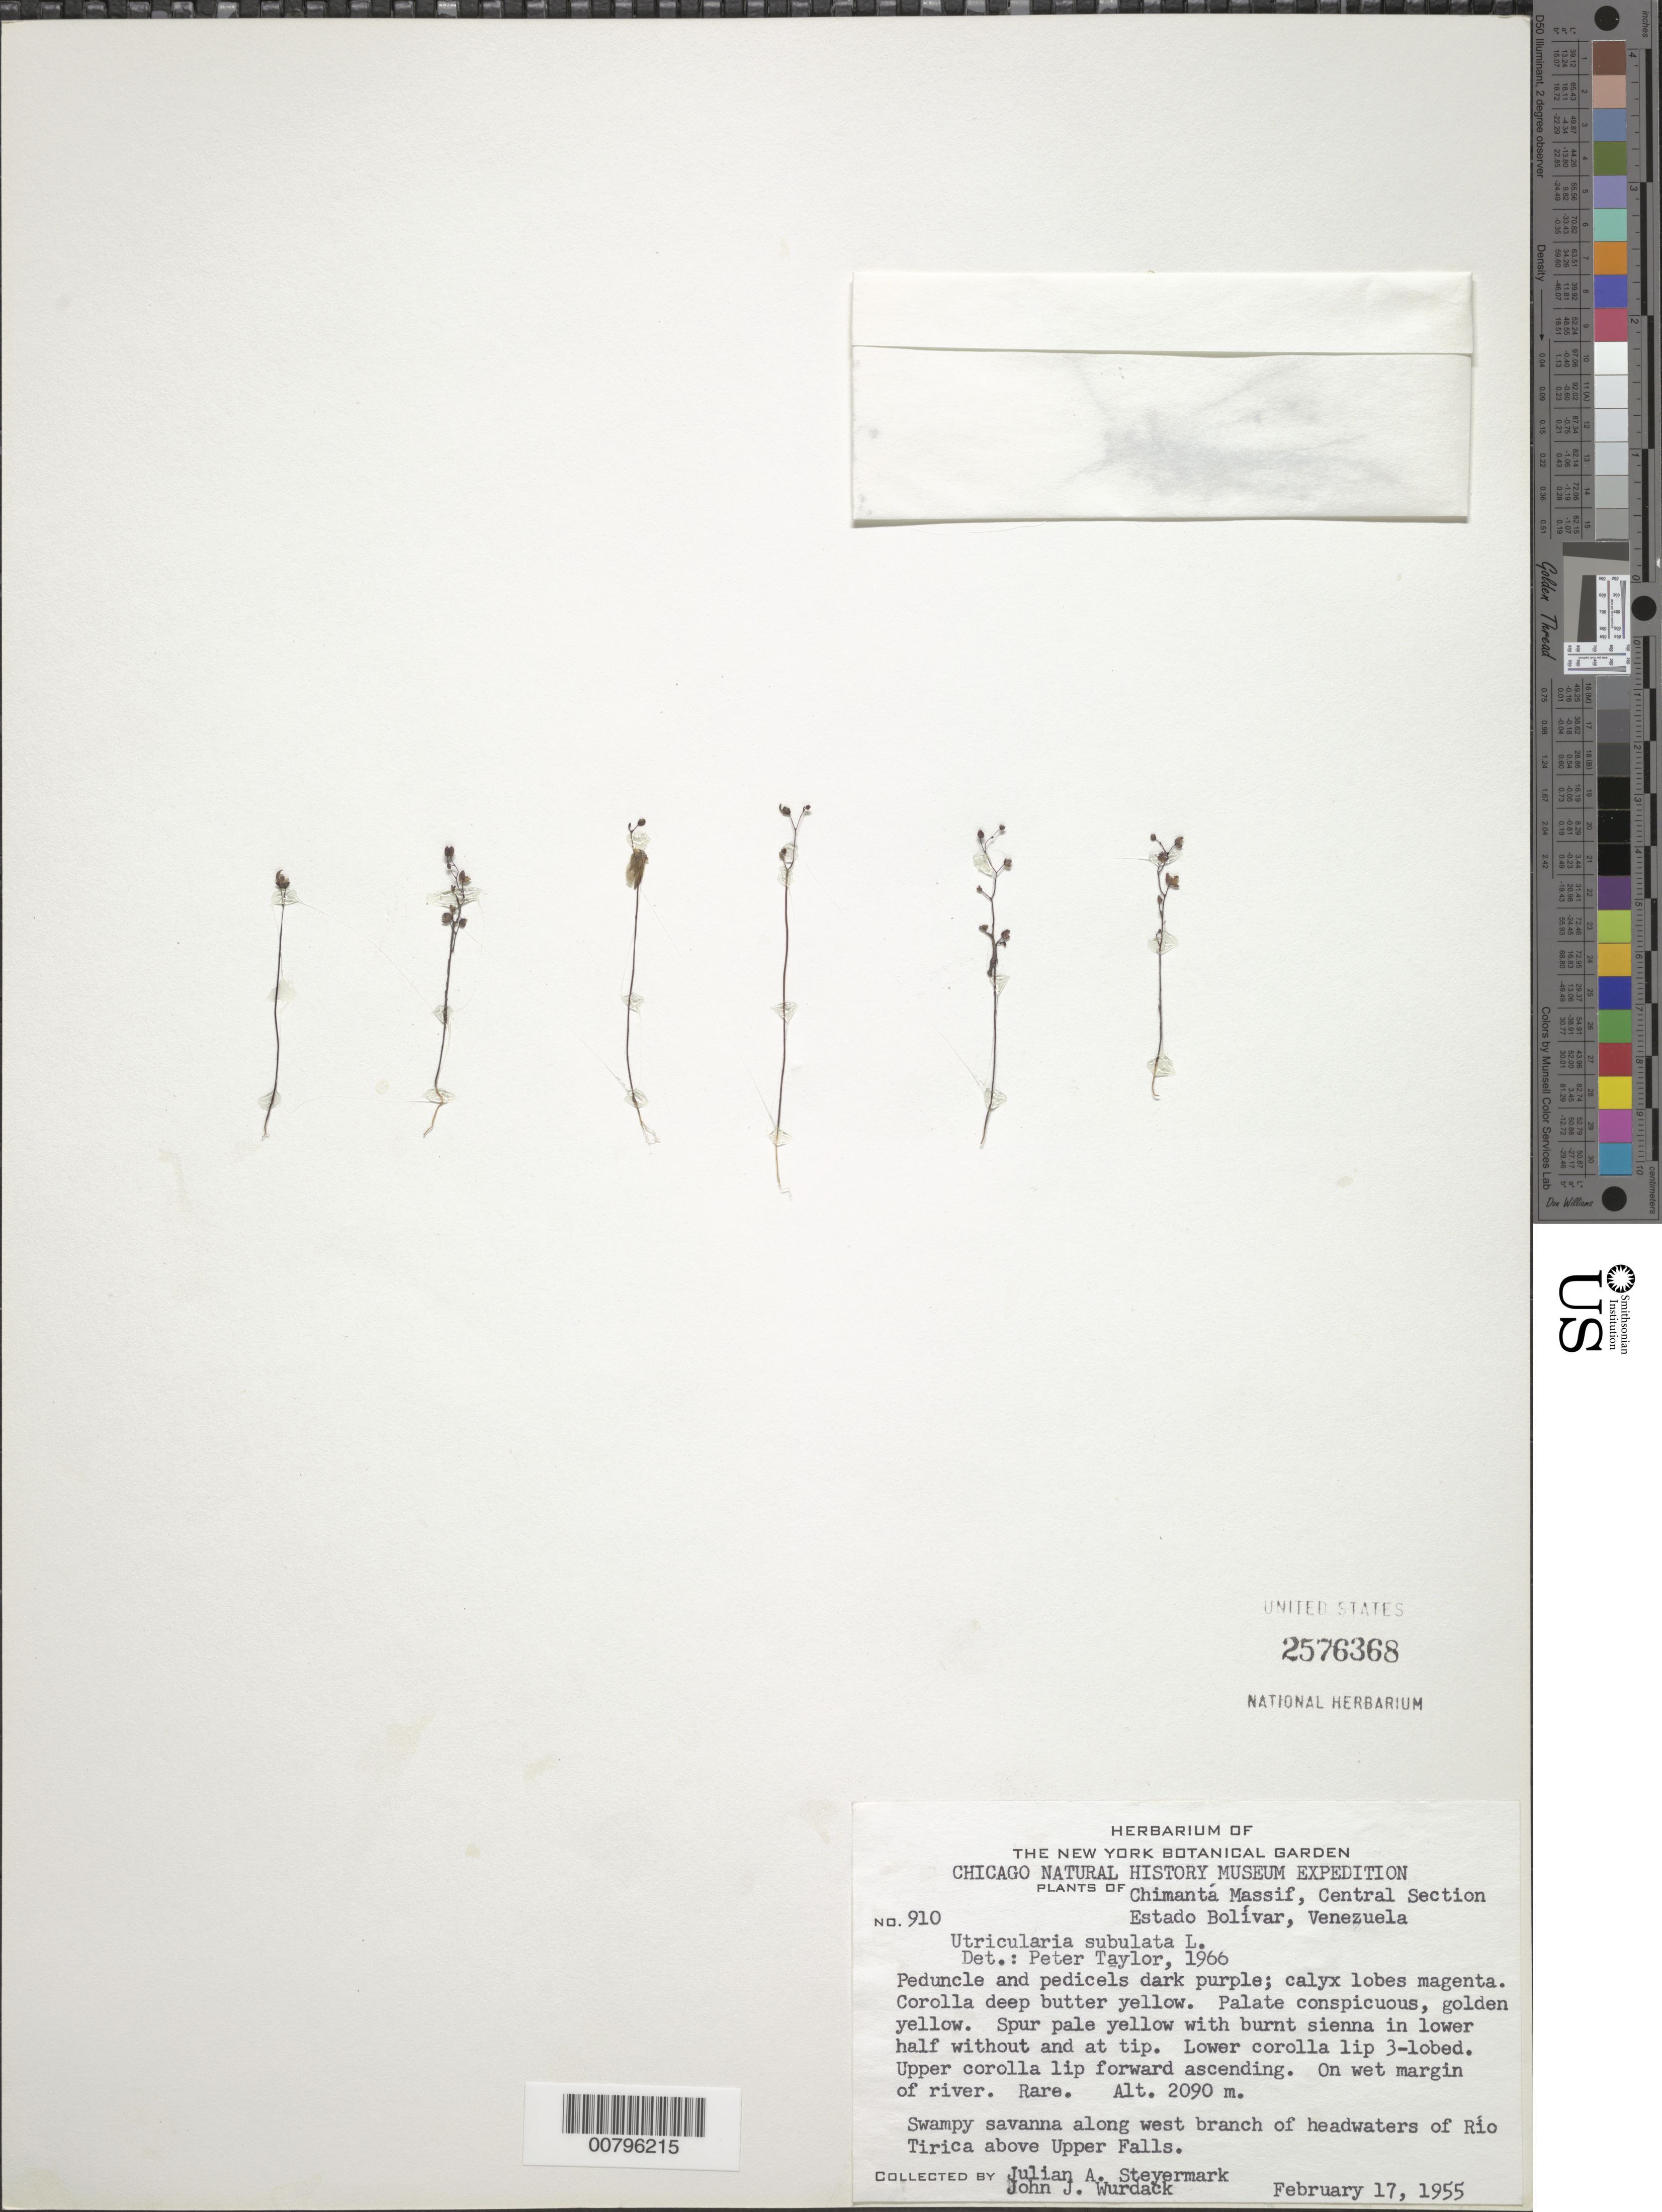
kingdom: Plantae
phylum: Tracheophyta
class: Magnoliopsida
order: Lamiales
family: Lentibulariaceae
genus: Utricularia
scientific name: Utricularia subulata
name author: L.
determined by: Taylor, P.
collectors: J. Steyermark & J. J. Wurdack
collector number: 55 910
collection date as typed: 17-Feb-55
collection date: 1955-02-17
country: Venezuela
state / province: Bolívar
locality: Chimantá Massif, central section; along east branch of headwaters of Río Tirica above Upper Falls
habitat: Wet margin of river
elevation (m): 2090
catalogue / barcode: US 2576368